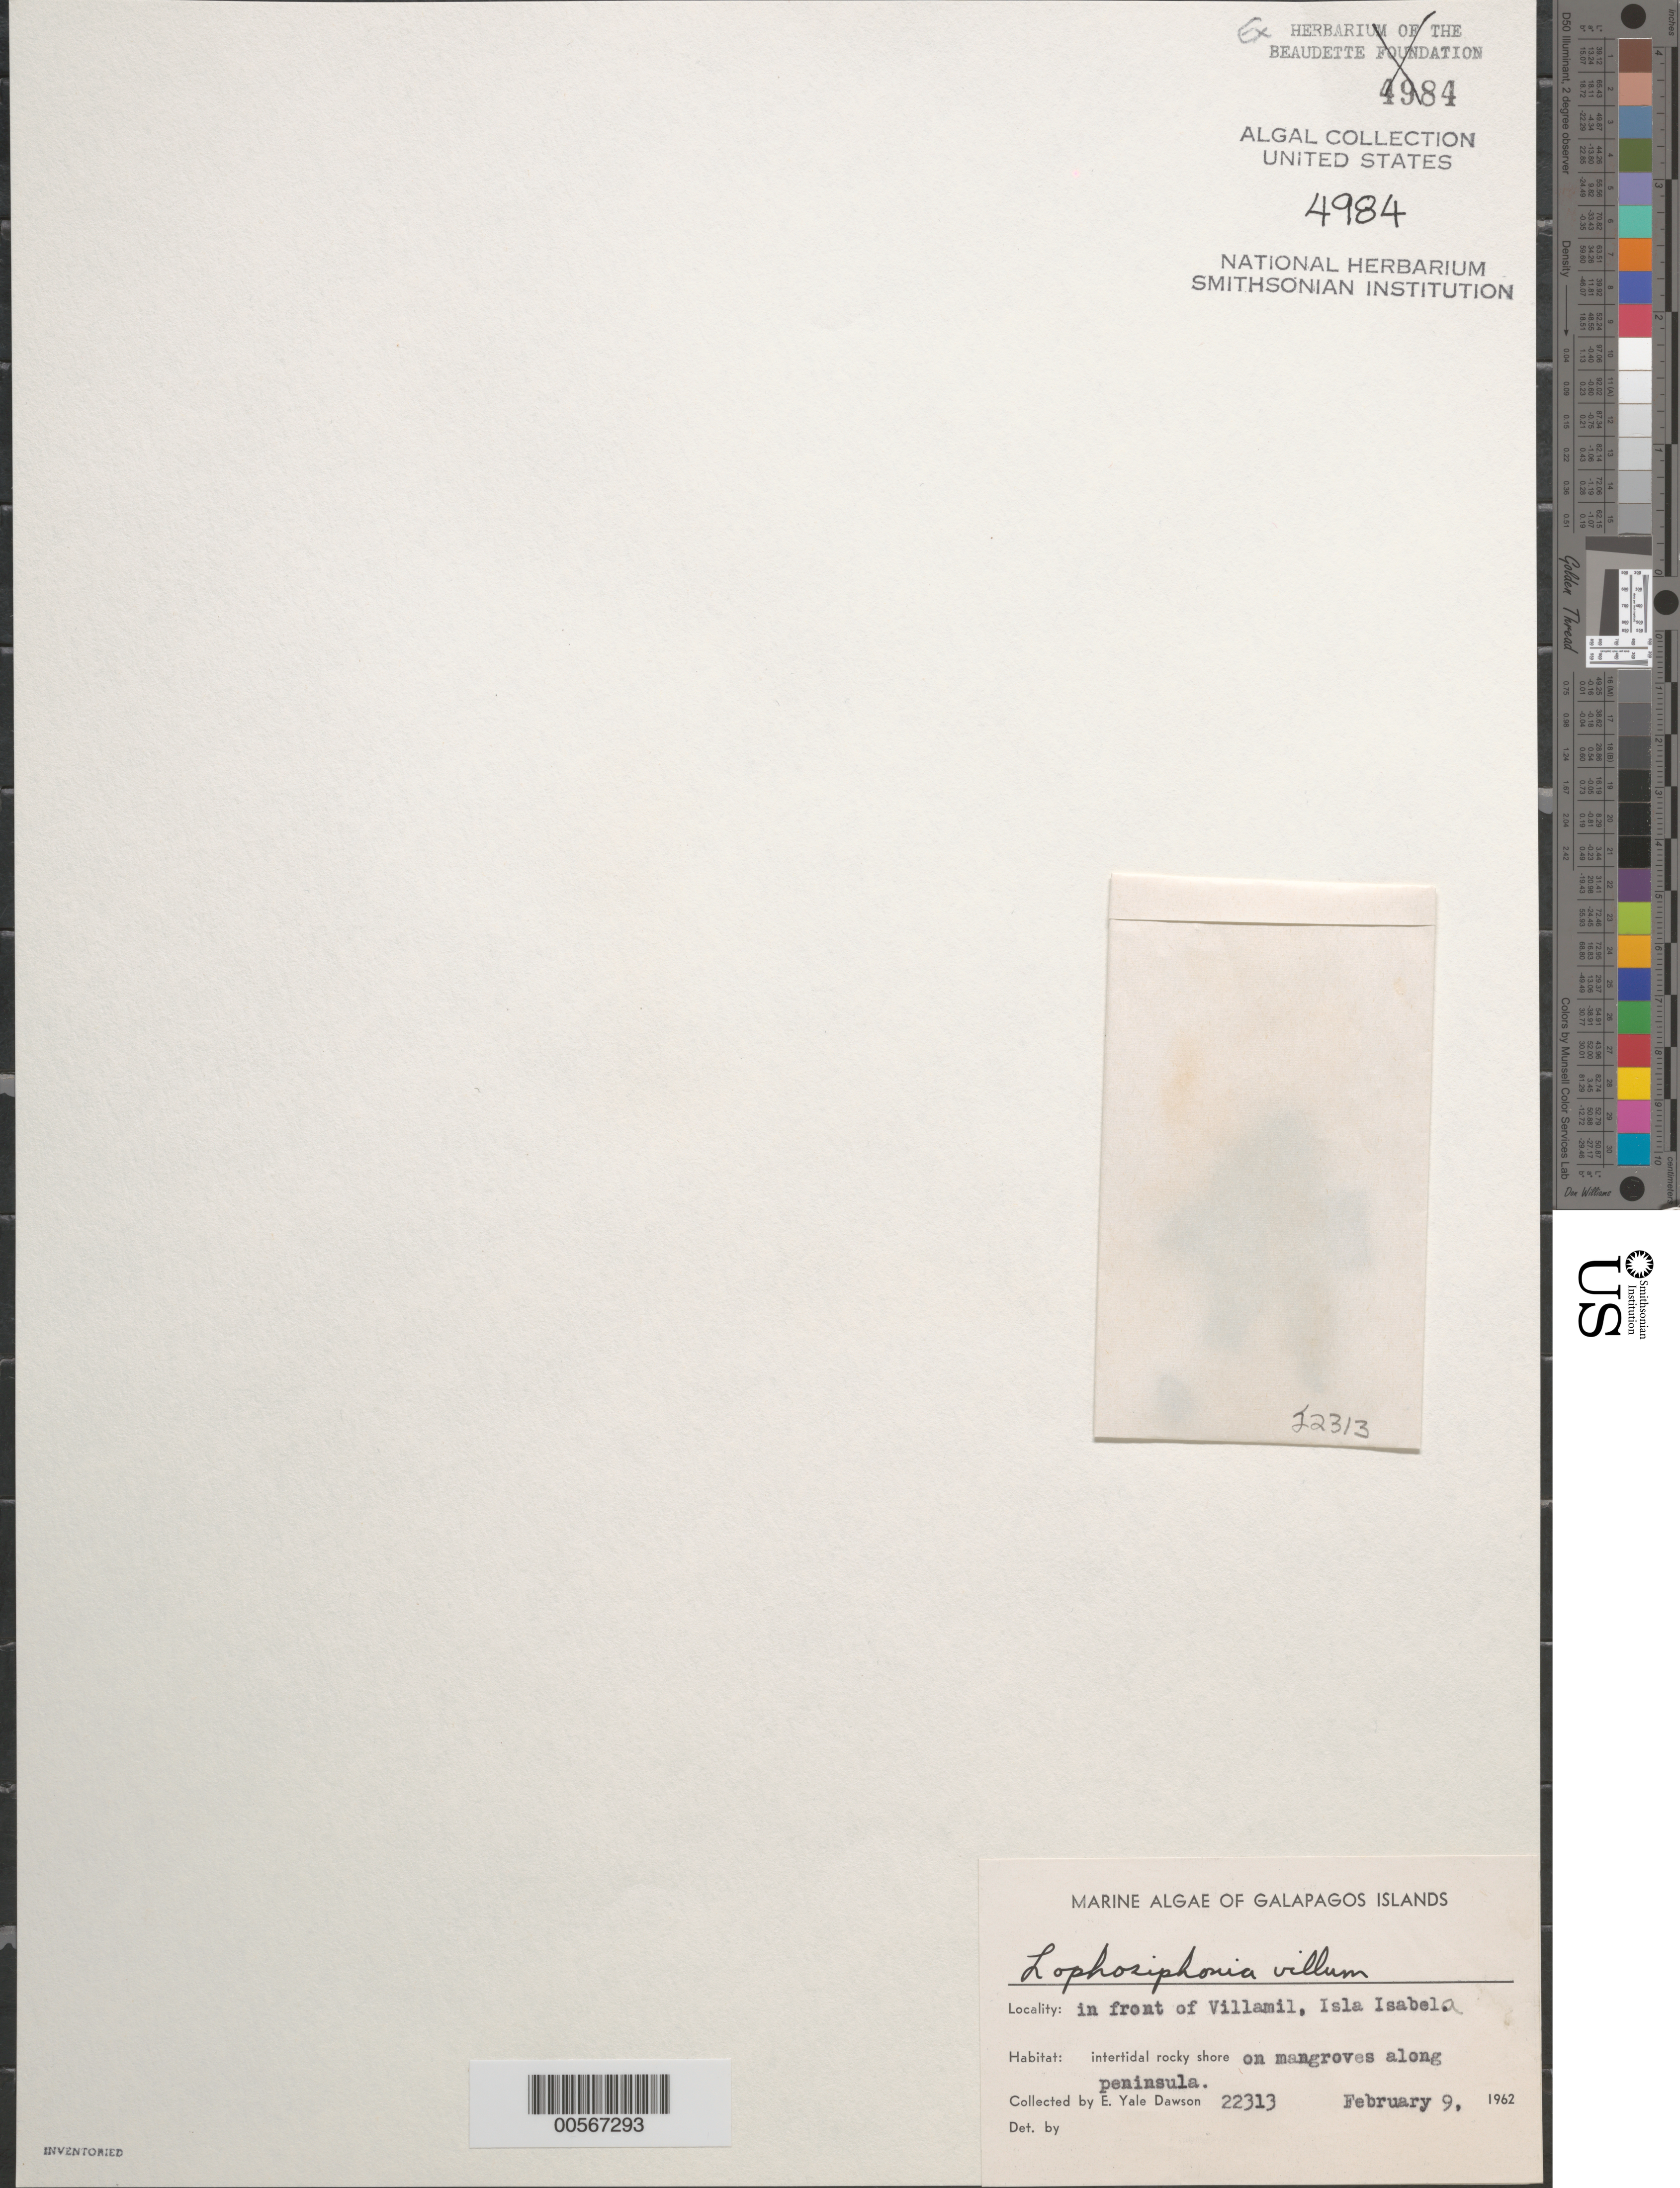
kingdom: Plantae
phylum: Rhodophyta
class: Florideophyceae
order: Ceramiales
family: Rhodomelaceae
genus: Polysiphonia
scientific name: Polysiphonia scopulorum var. villum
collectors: E. Y. Dawson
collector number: EYD 22313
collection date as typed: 09 Feb 1962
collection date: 1962-02-09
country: Ecuador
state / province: Colón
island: Isabela [Albemarle]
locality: Villamil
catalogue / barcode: US 4984